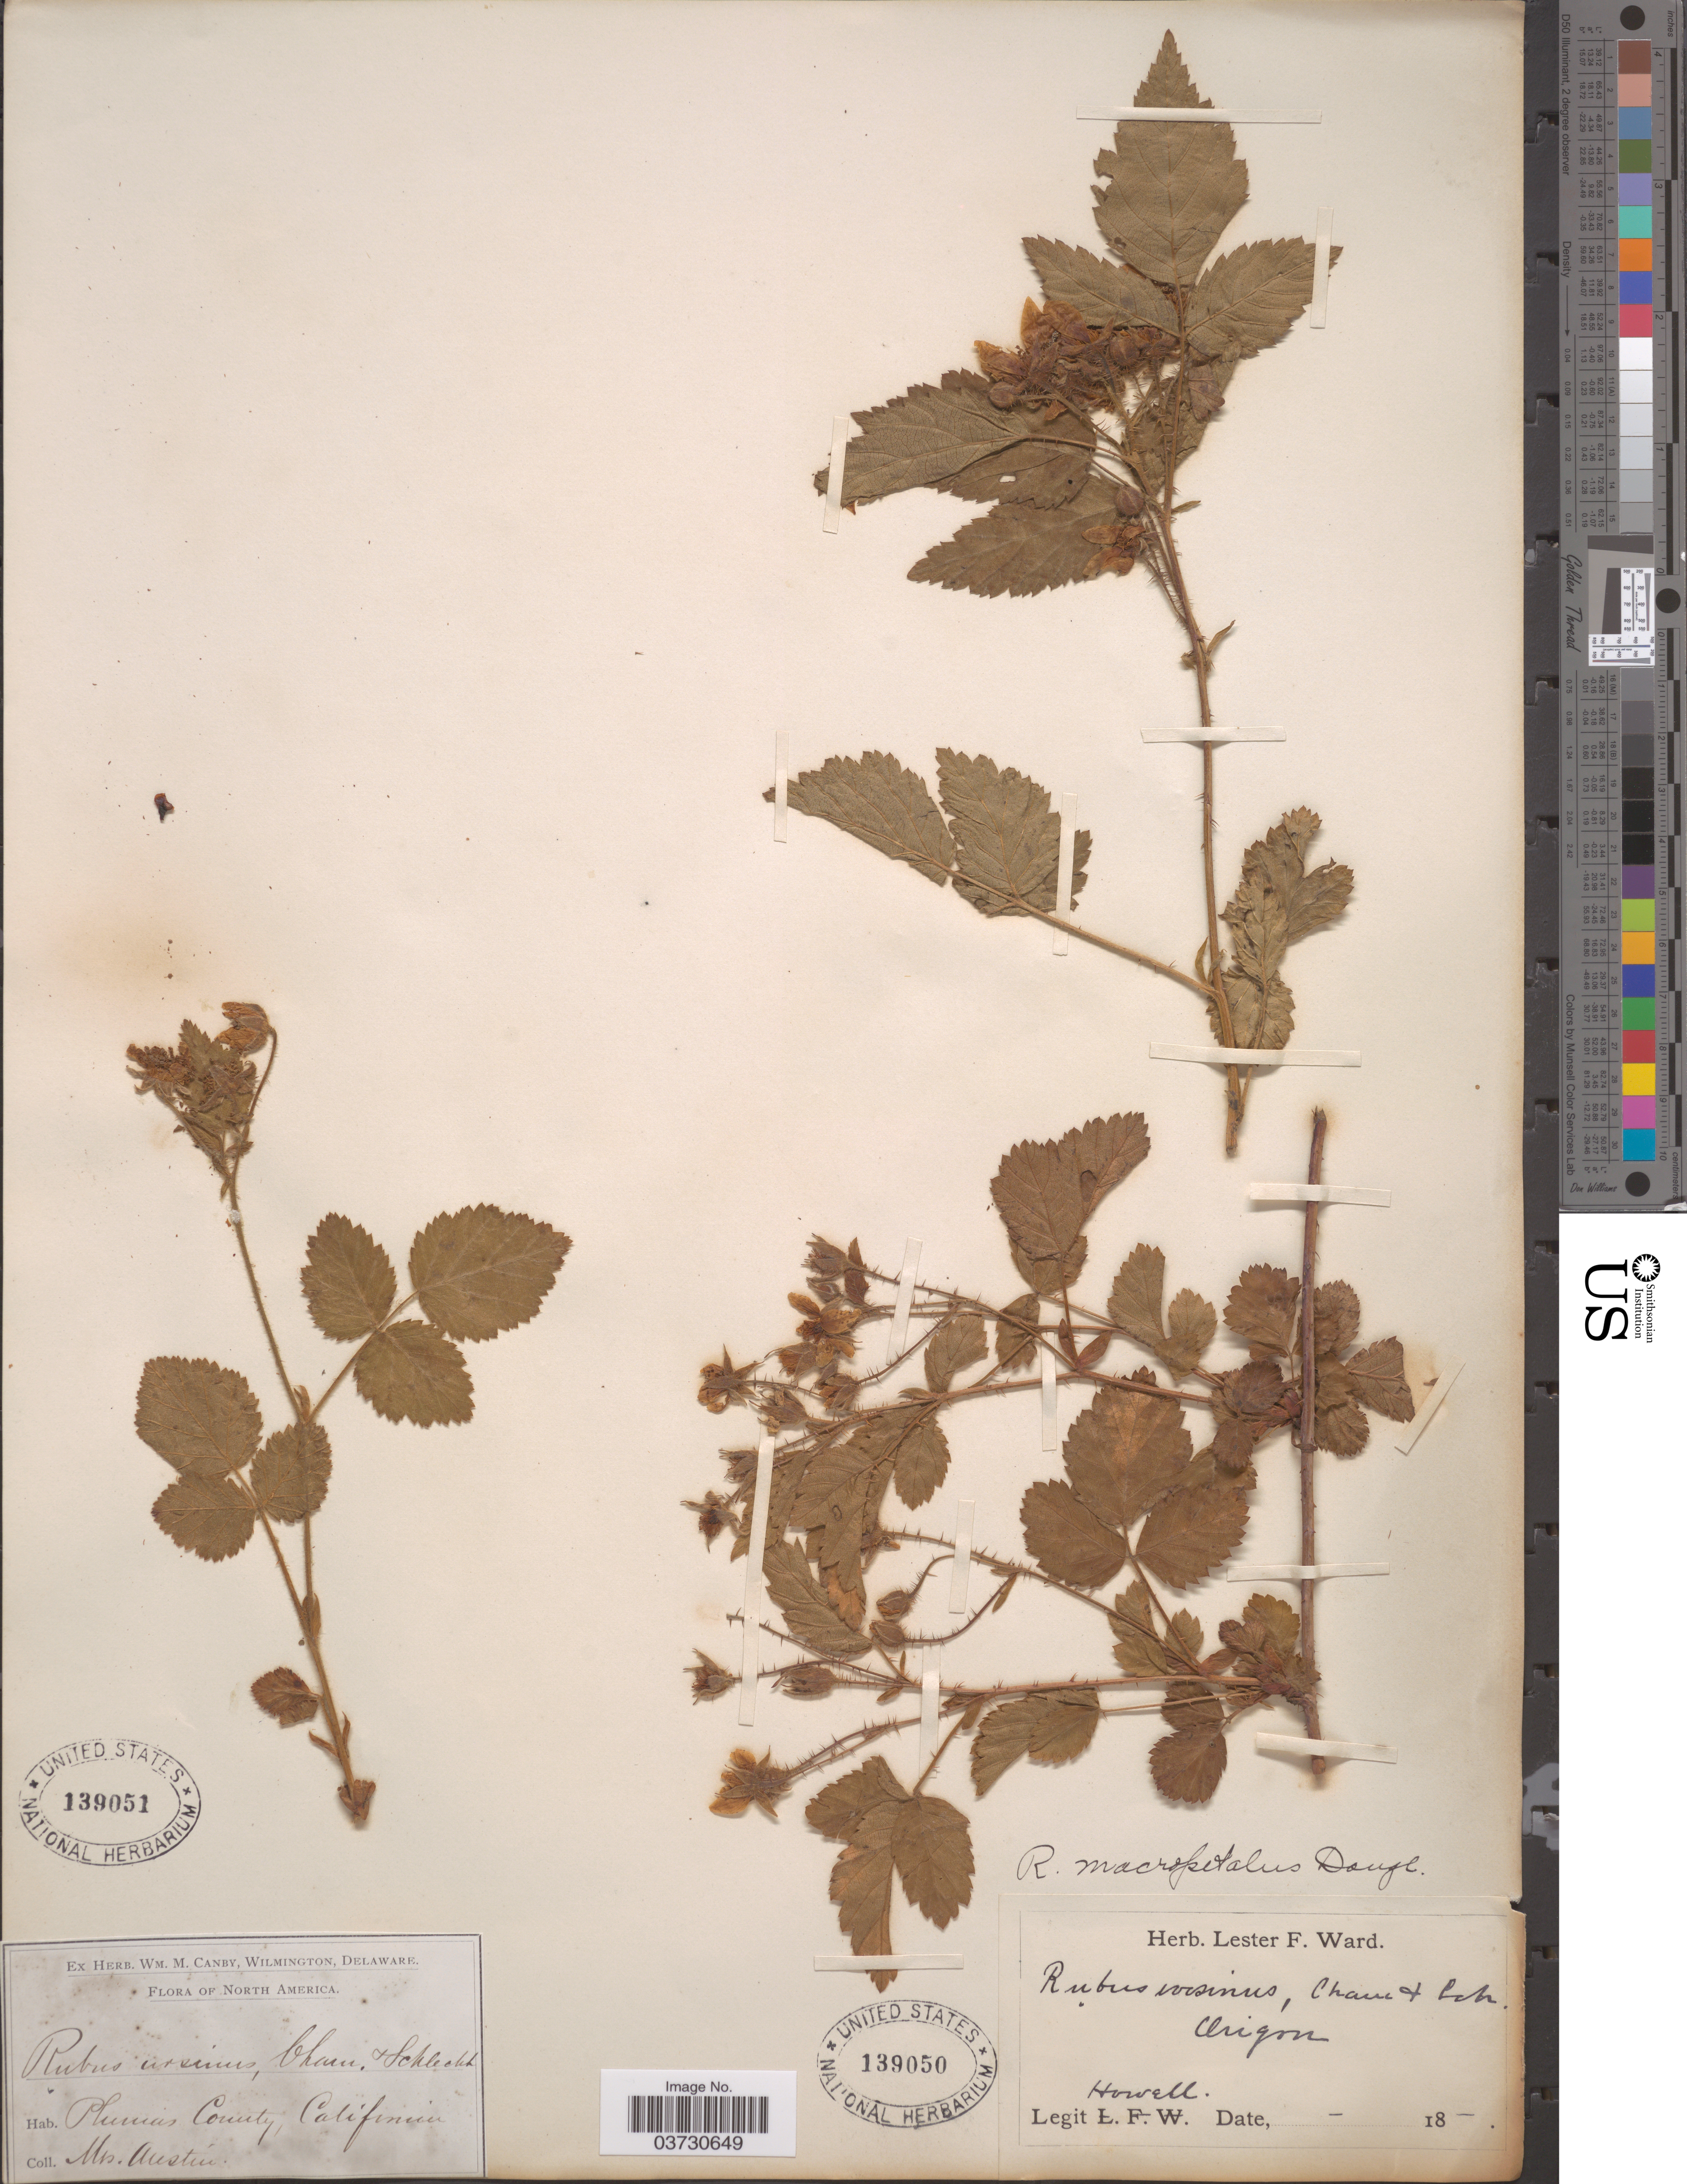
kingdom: Plantae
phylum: Tracheophyta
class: Magnoliopsida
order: Rosales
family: Rosaceae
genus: Rubus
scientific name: Rubus macropetalus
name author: Douglas ex Hook.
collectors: Austin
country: United States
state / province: California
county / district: Plumas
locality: Plumas County.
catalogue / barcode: US 139051